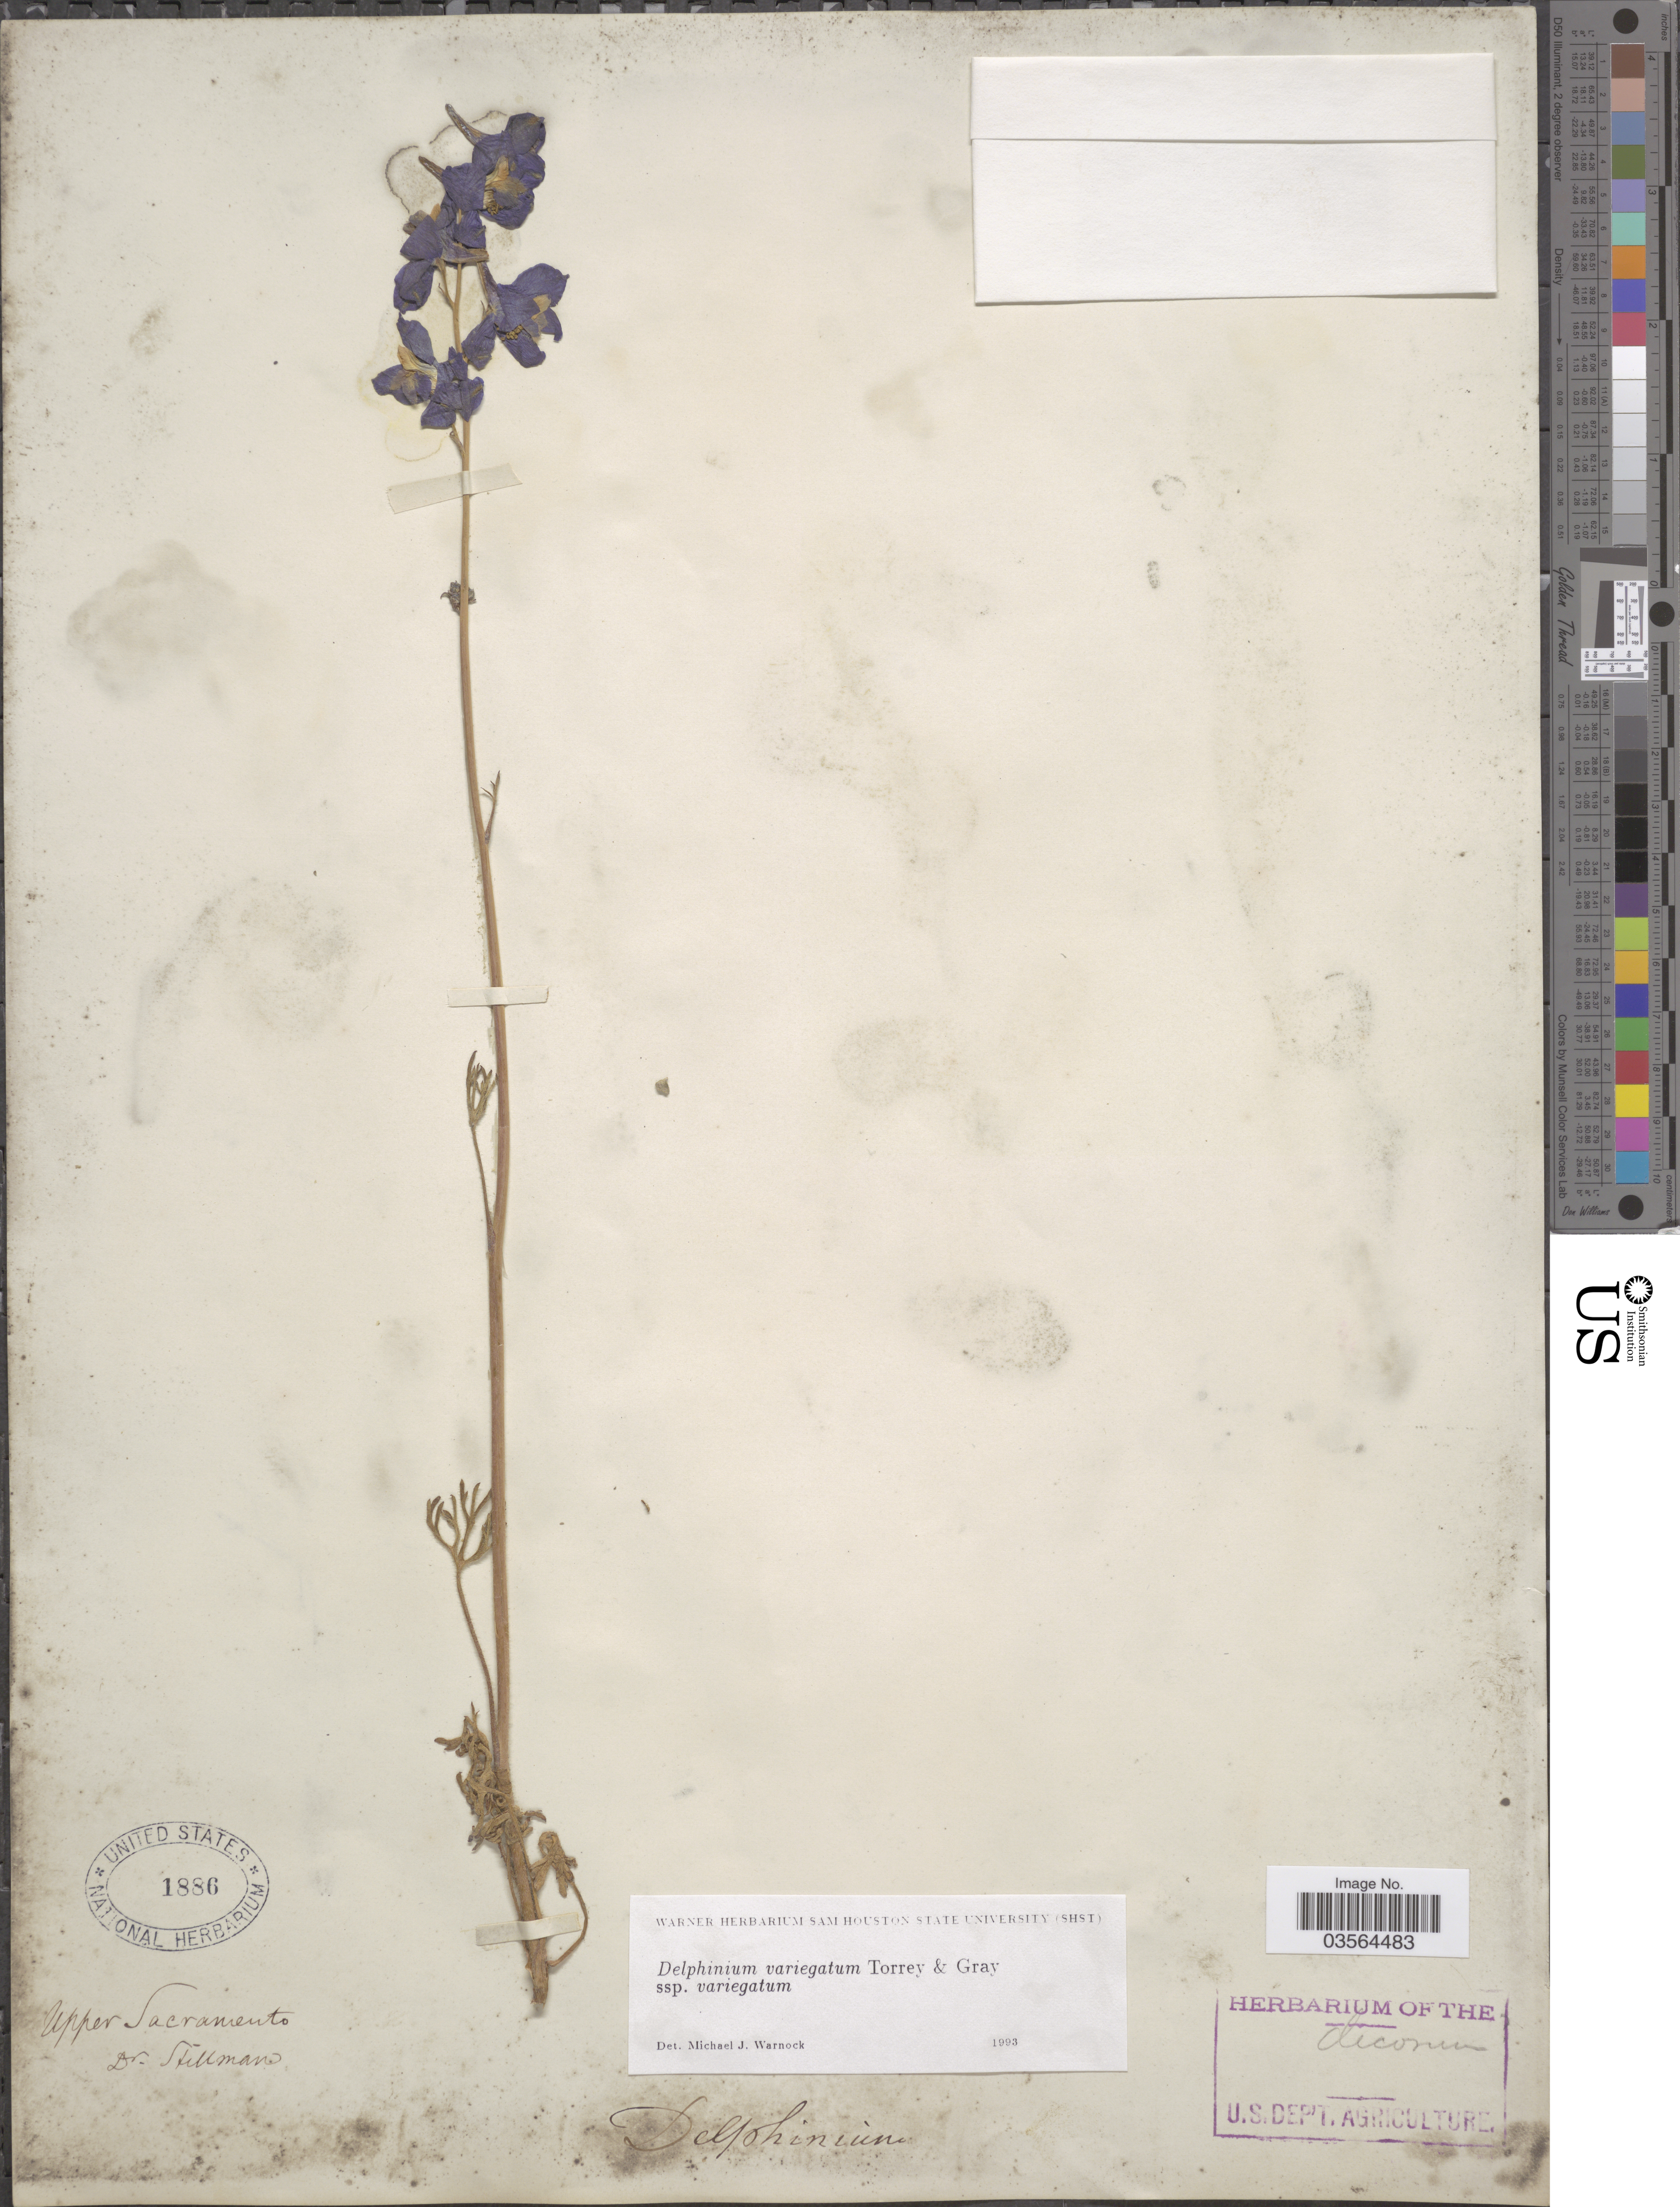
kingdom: Plantae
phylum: Tracheophyta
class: Magnoliopsida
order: Ranunculales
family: Ranunculaceae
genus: Delphinium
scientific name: Delphinium variegatum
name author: Torr. & A. Gray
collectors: -. Stillman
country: United States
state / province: California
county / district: Sacramento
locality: Upper Sacramento.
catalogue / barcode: US 1886